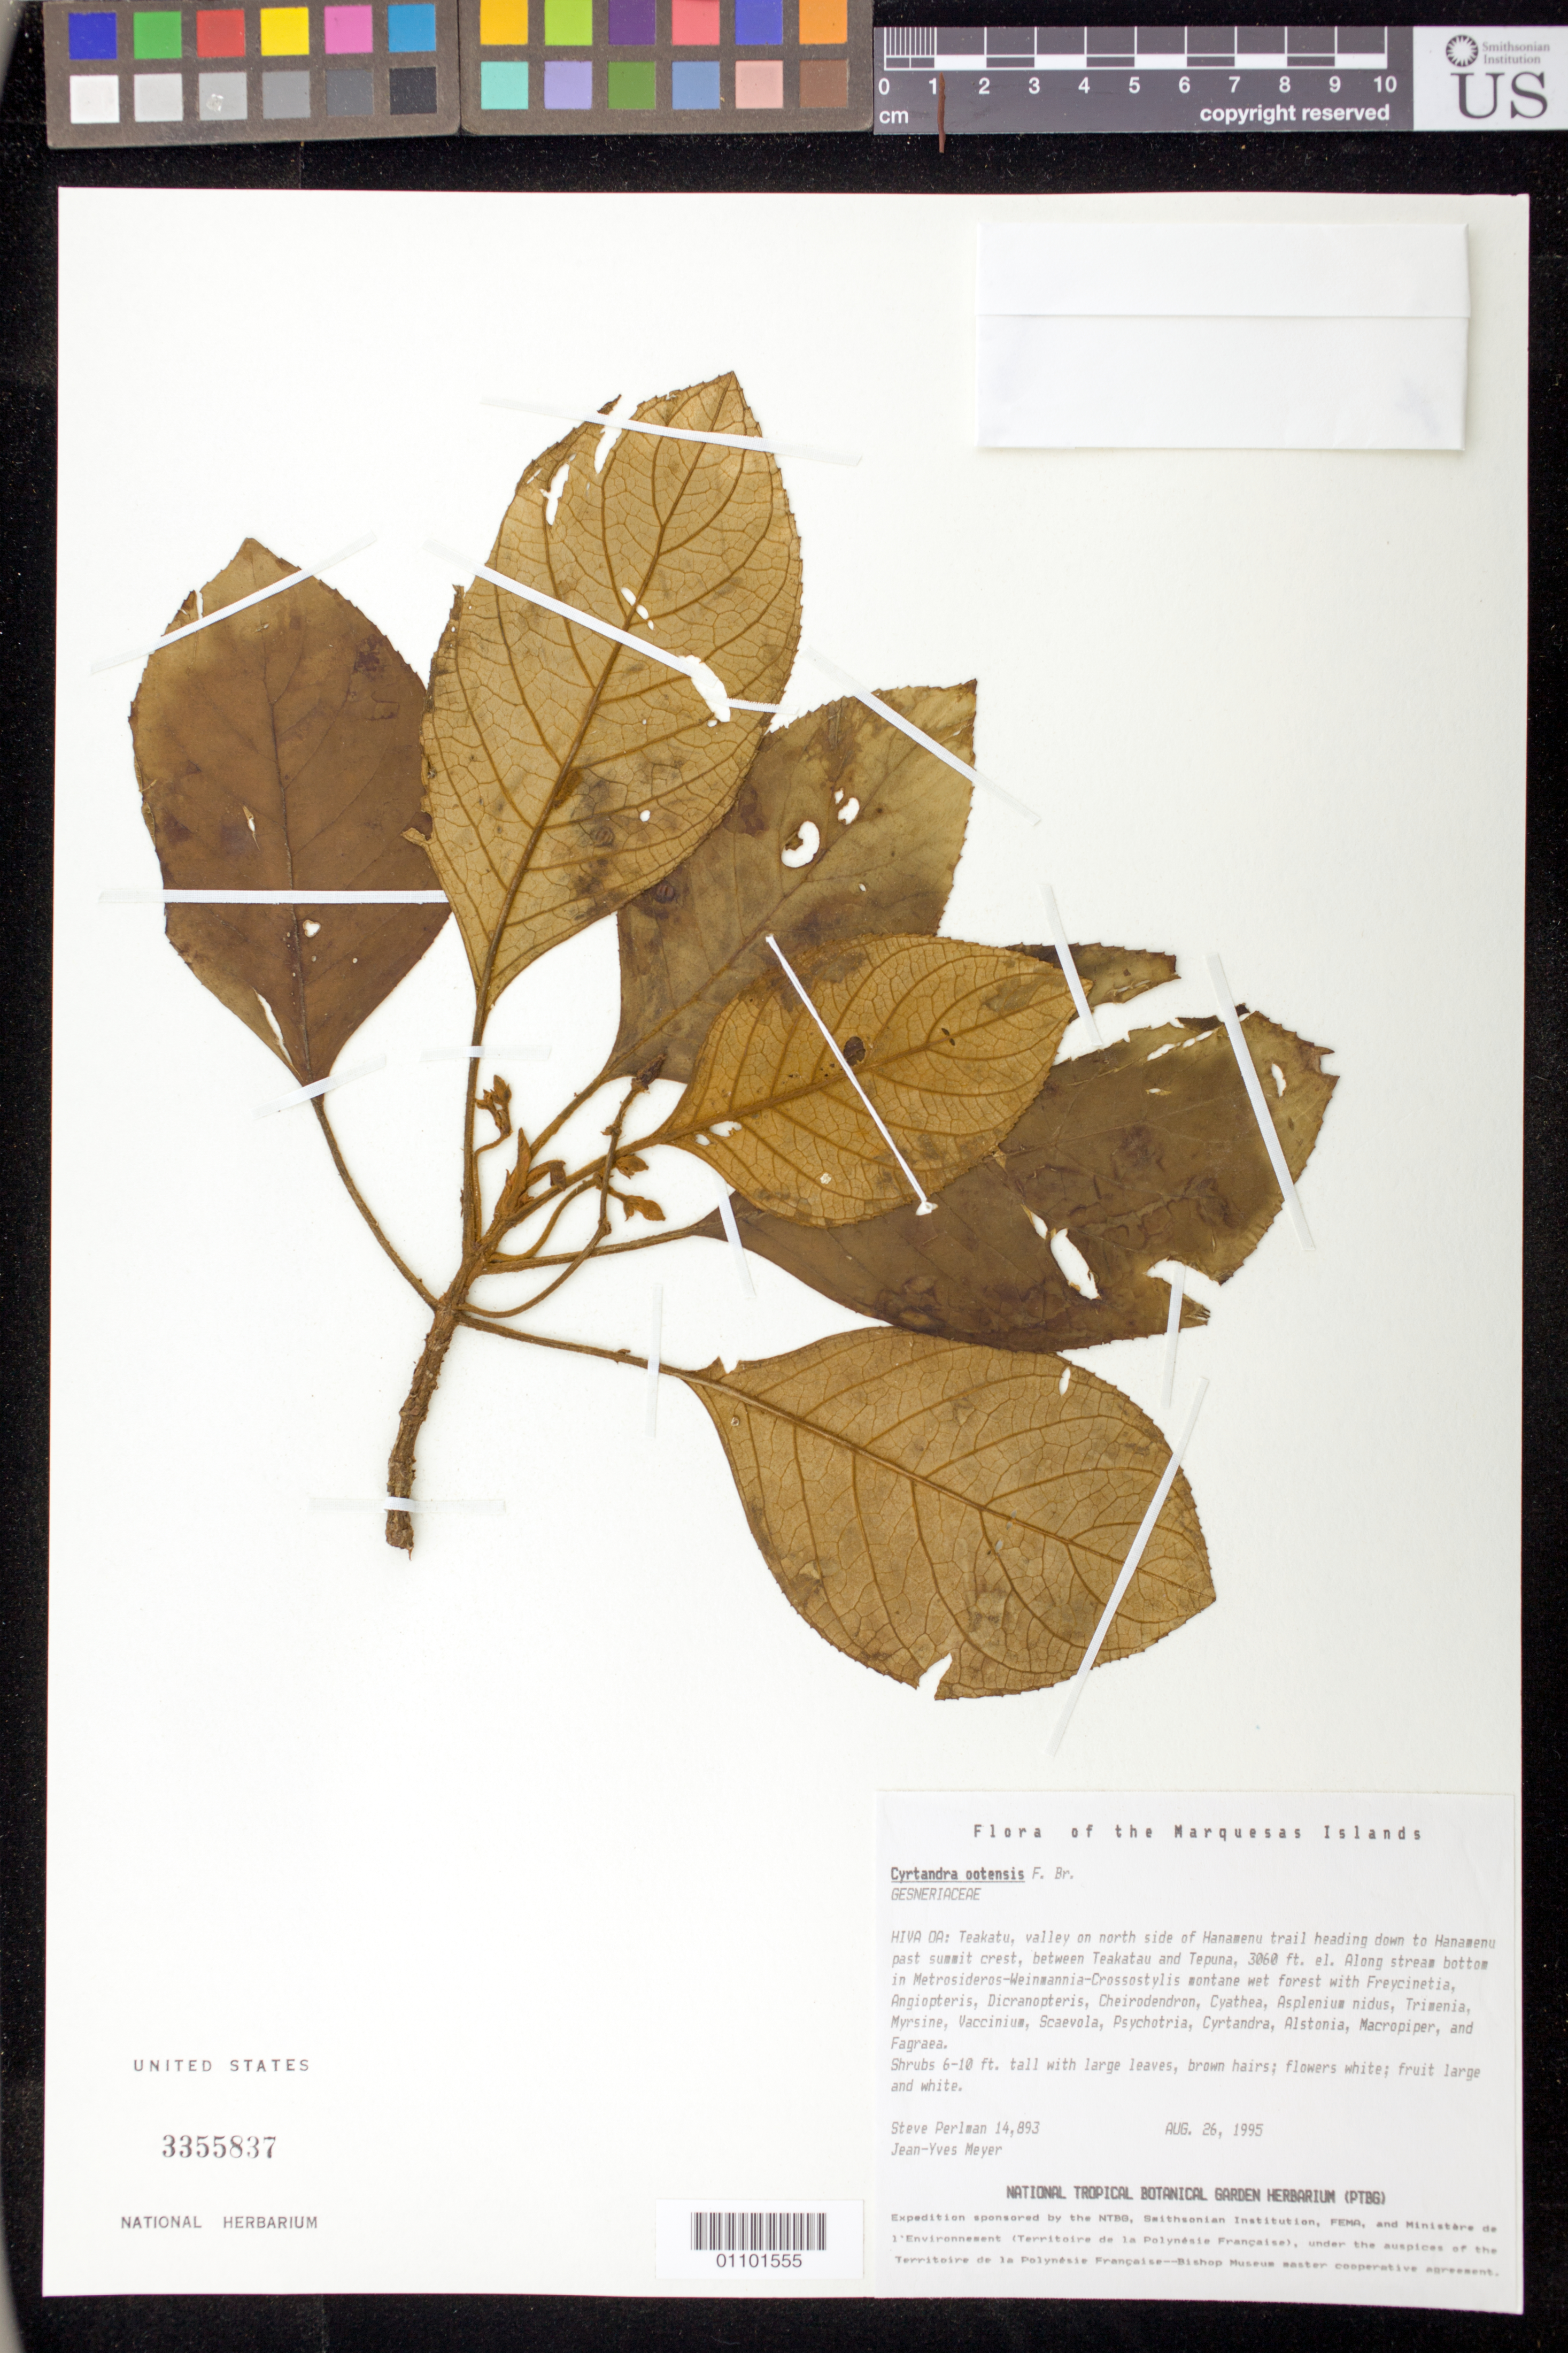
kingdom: Plantae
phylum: Tracheophyta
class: Magnoliopsida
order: Lamiales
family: Gesneriaceae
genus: Cyrtandra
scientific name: Cyrtandra ootensis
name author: F. Br.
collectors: S. P. Perlman & J.-Y. Meyer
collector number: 14893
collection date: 1995-08-26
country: French Polynesia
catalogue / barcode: US 3355837